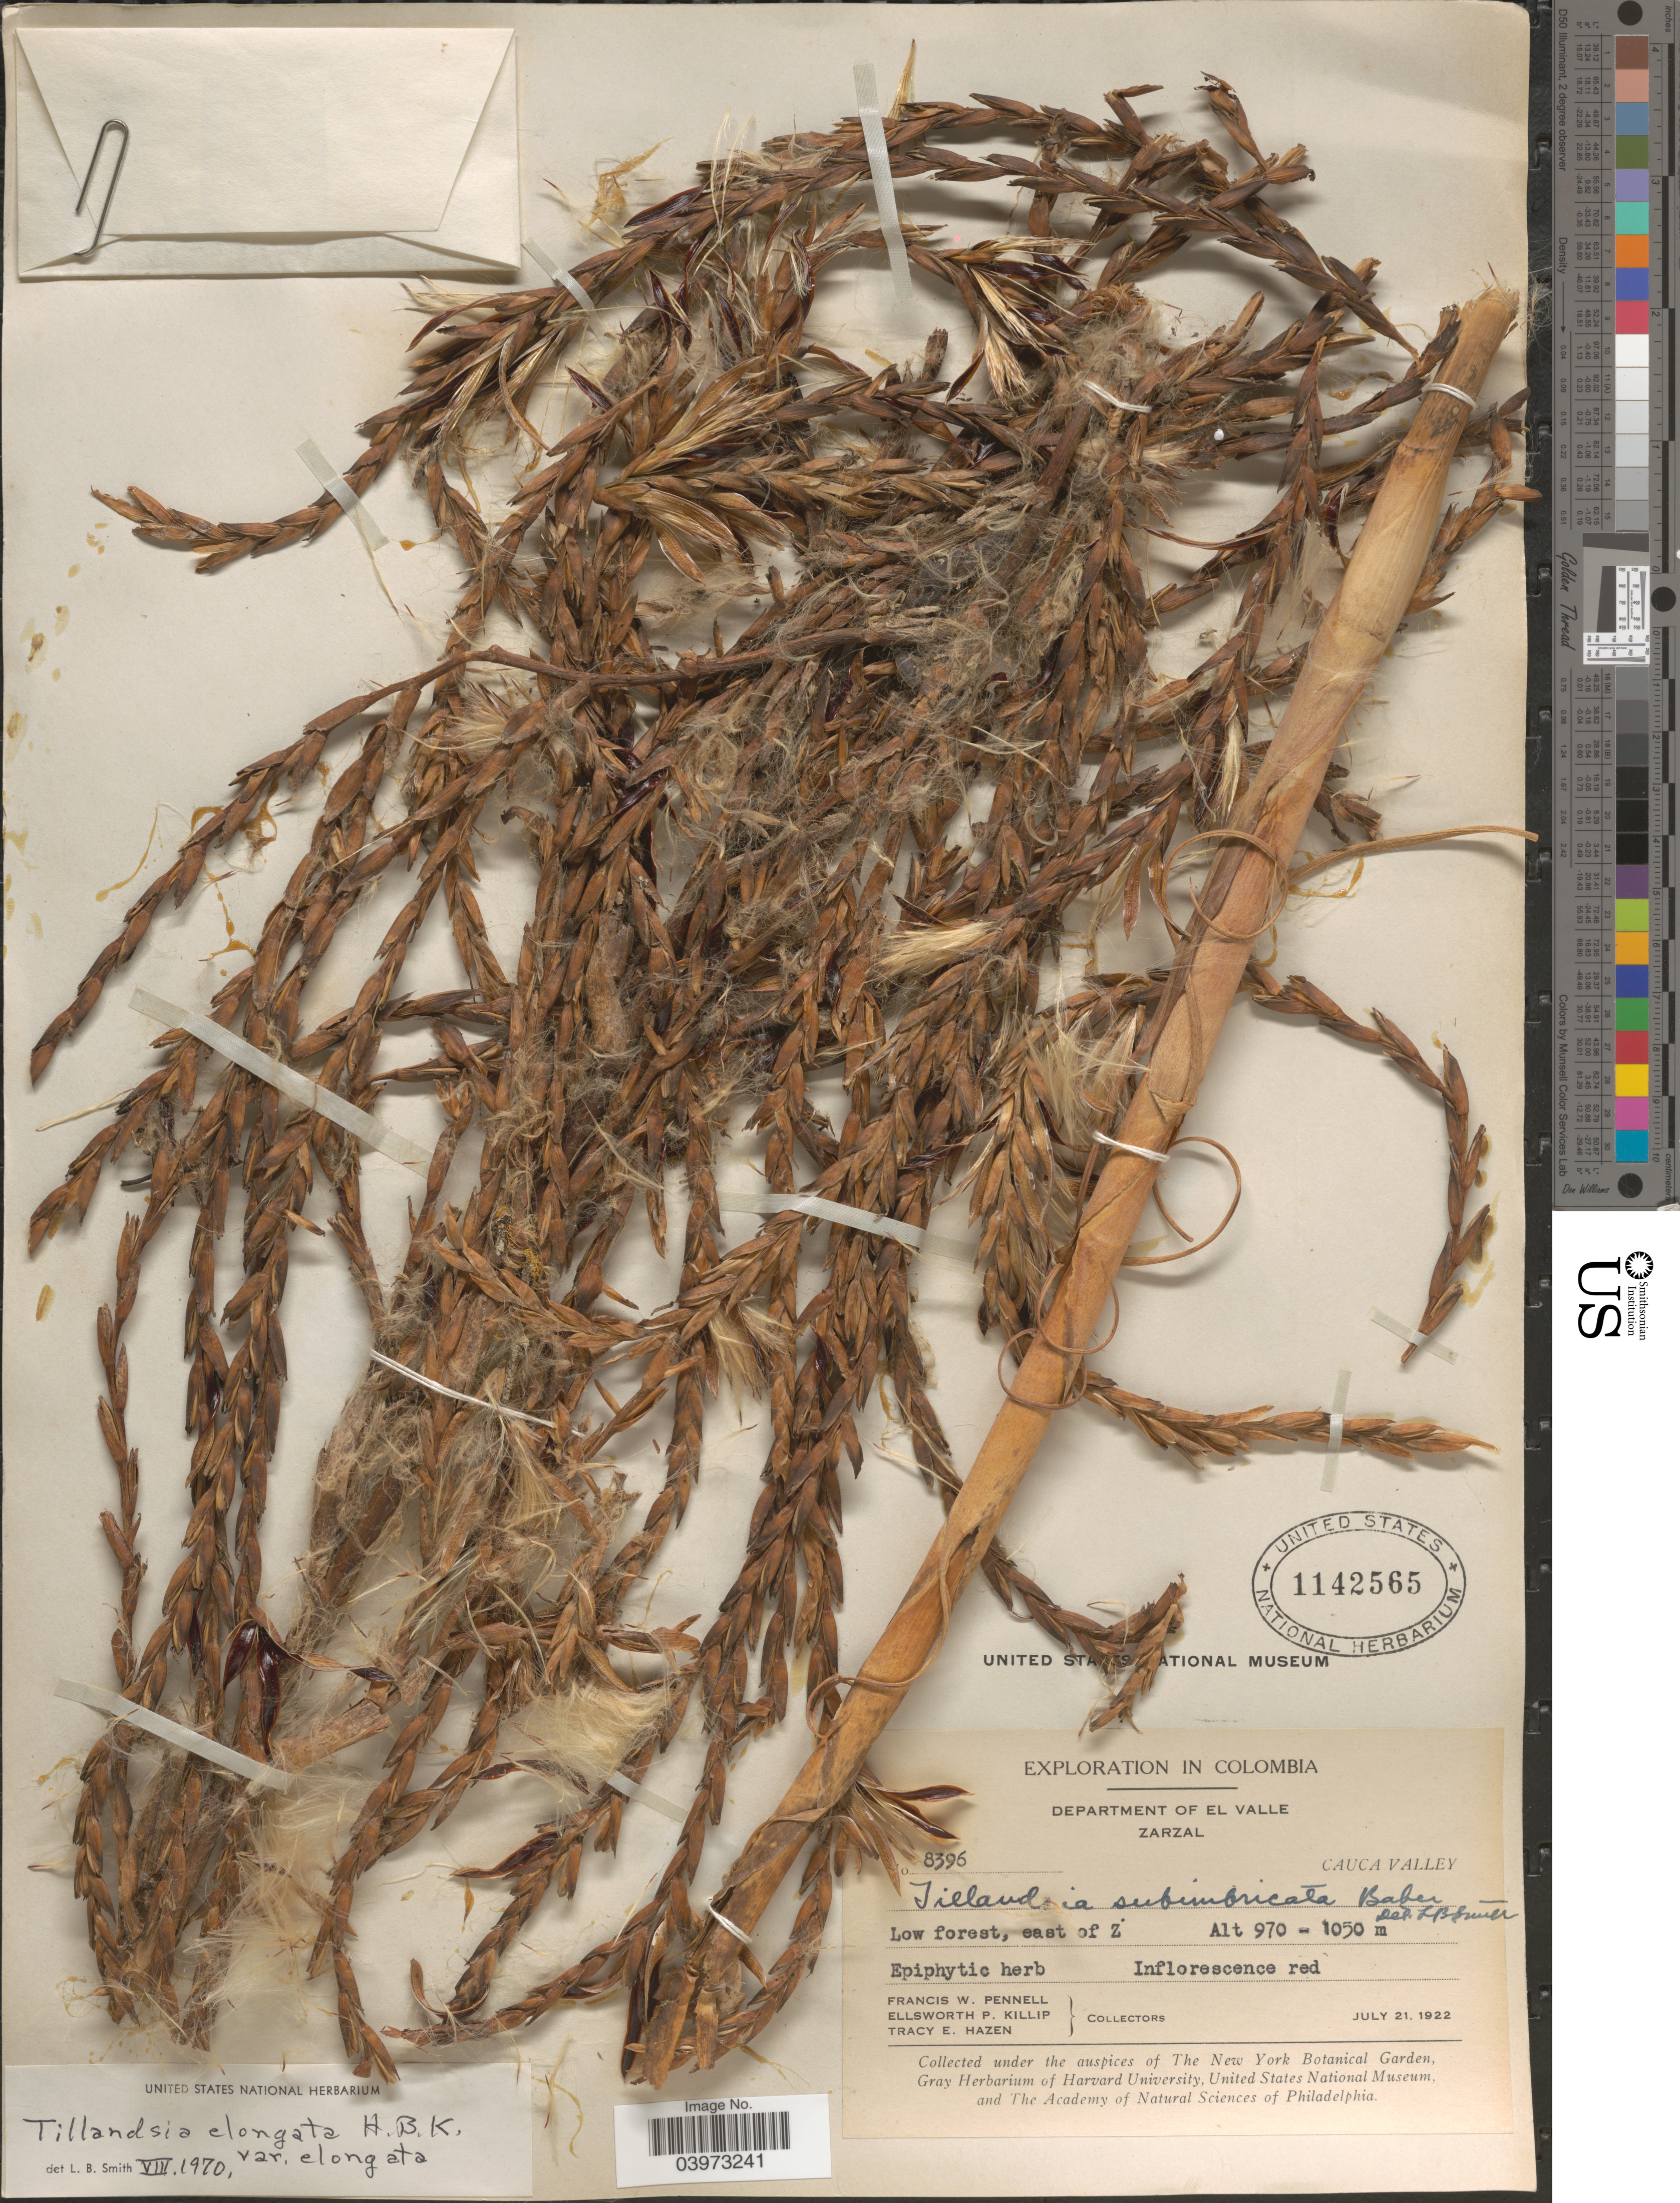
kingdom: Plantae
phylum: Tracheophyta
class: Liliopsida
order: Poales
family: Bromeliaceae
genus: Tillandsia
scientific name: Tillandsia elongata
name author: Kunth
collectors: F. W. Pennell, E. P. Killip & T. E. Hazen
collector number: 8396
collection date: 1922-07-21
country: Colombia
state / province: Valle del Cauca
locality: Exploration in Colombia. Department of El Valle. Zarzal. Cauca Valley. Low forest, east of Z.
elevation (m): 970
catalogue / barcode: US 1142565